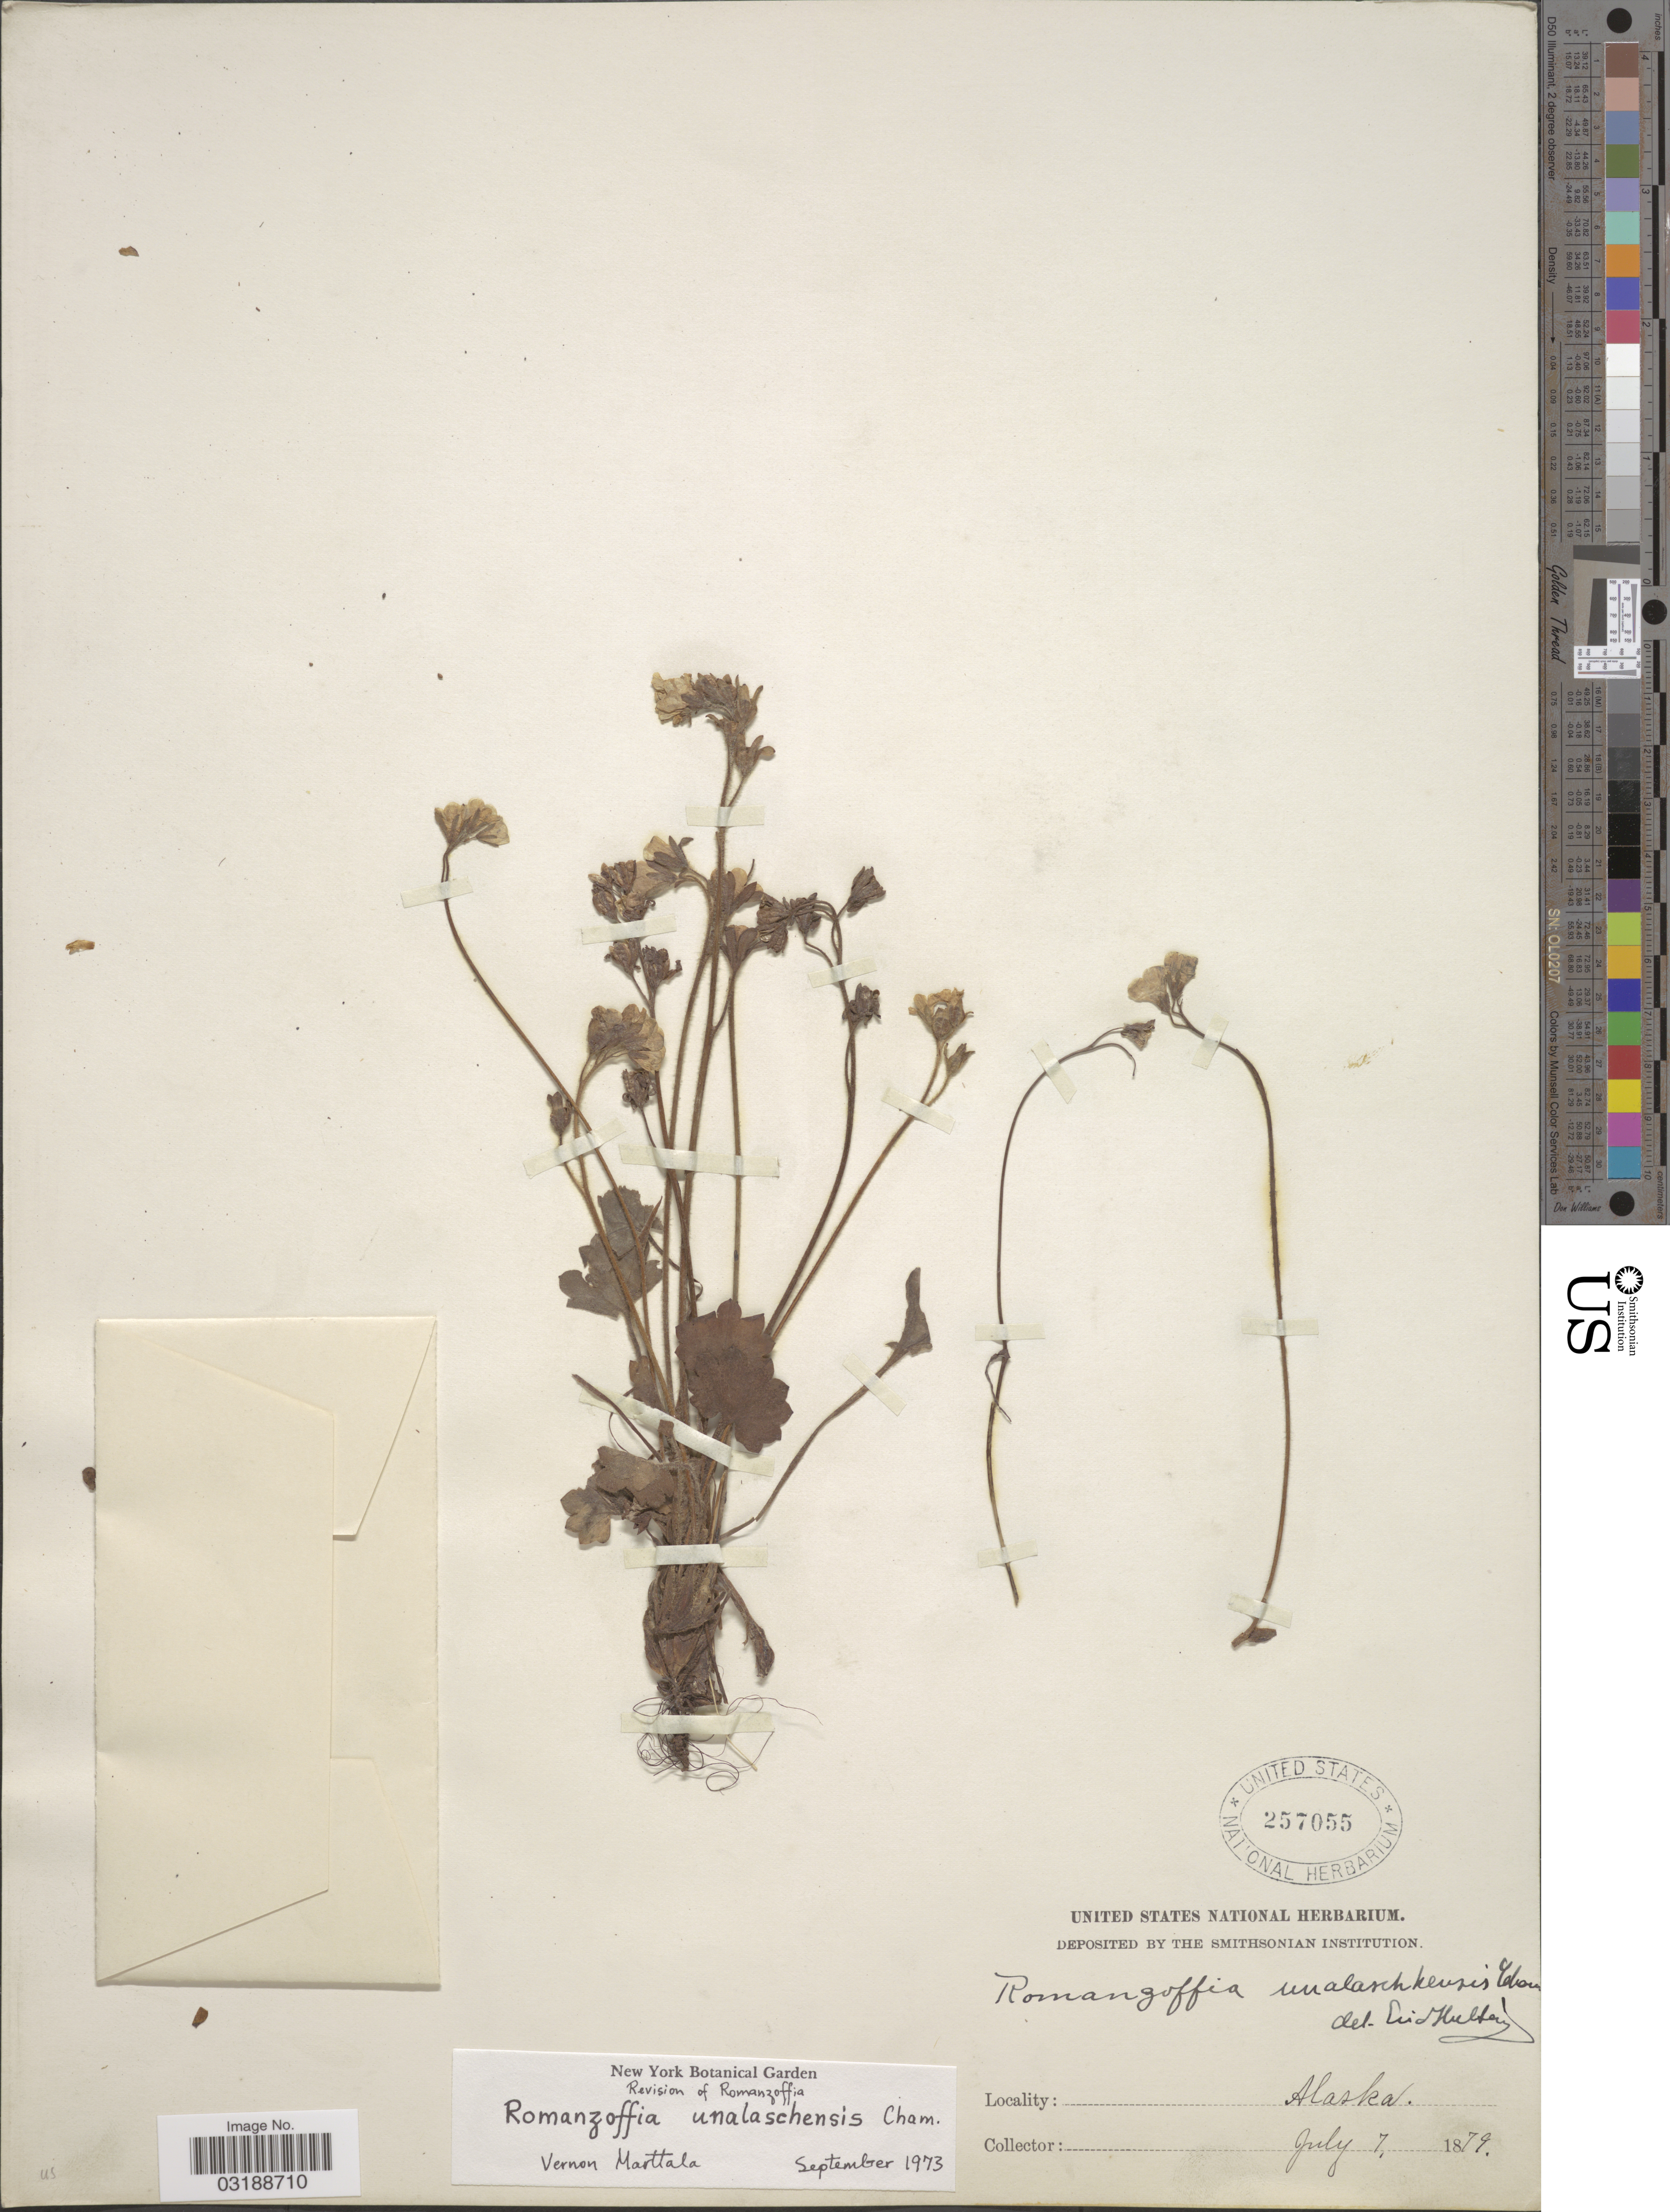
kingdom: Plantae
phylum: Tracheophyta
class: Magnoliopsida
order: Boraginales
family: Hydrophyllaceae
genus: Romanzoffia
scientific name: Romanzoffia unalaschcensis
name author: Cham.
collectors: ex herb. United States National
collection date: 1879-07-07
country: United States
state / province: Alaska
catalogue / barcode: US 257055